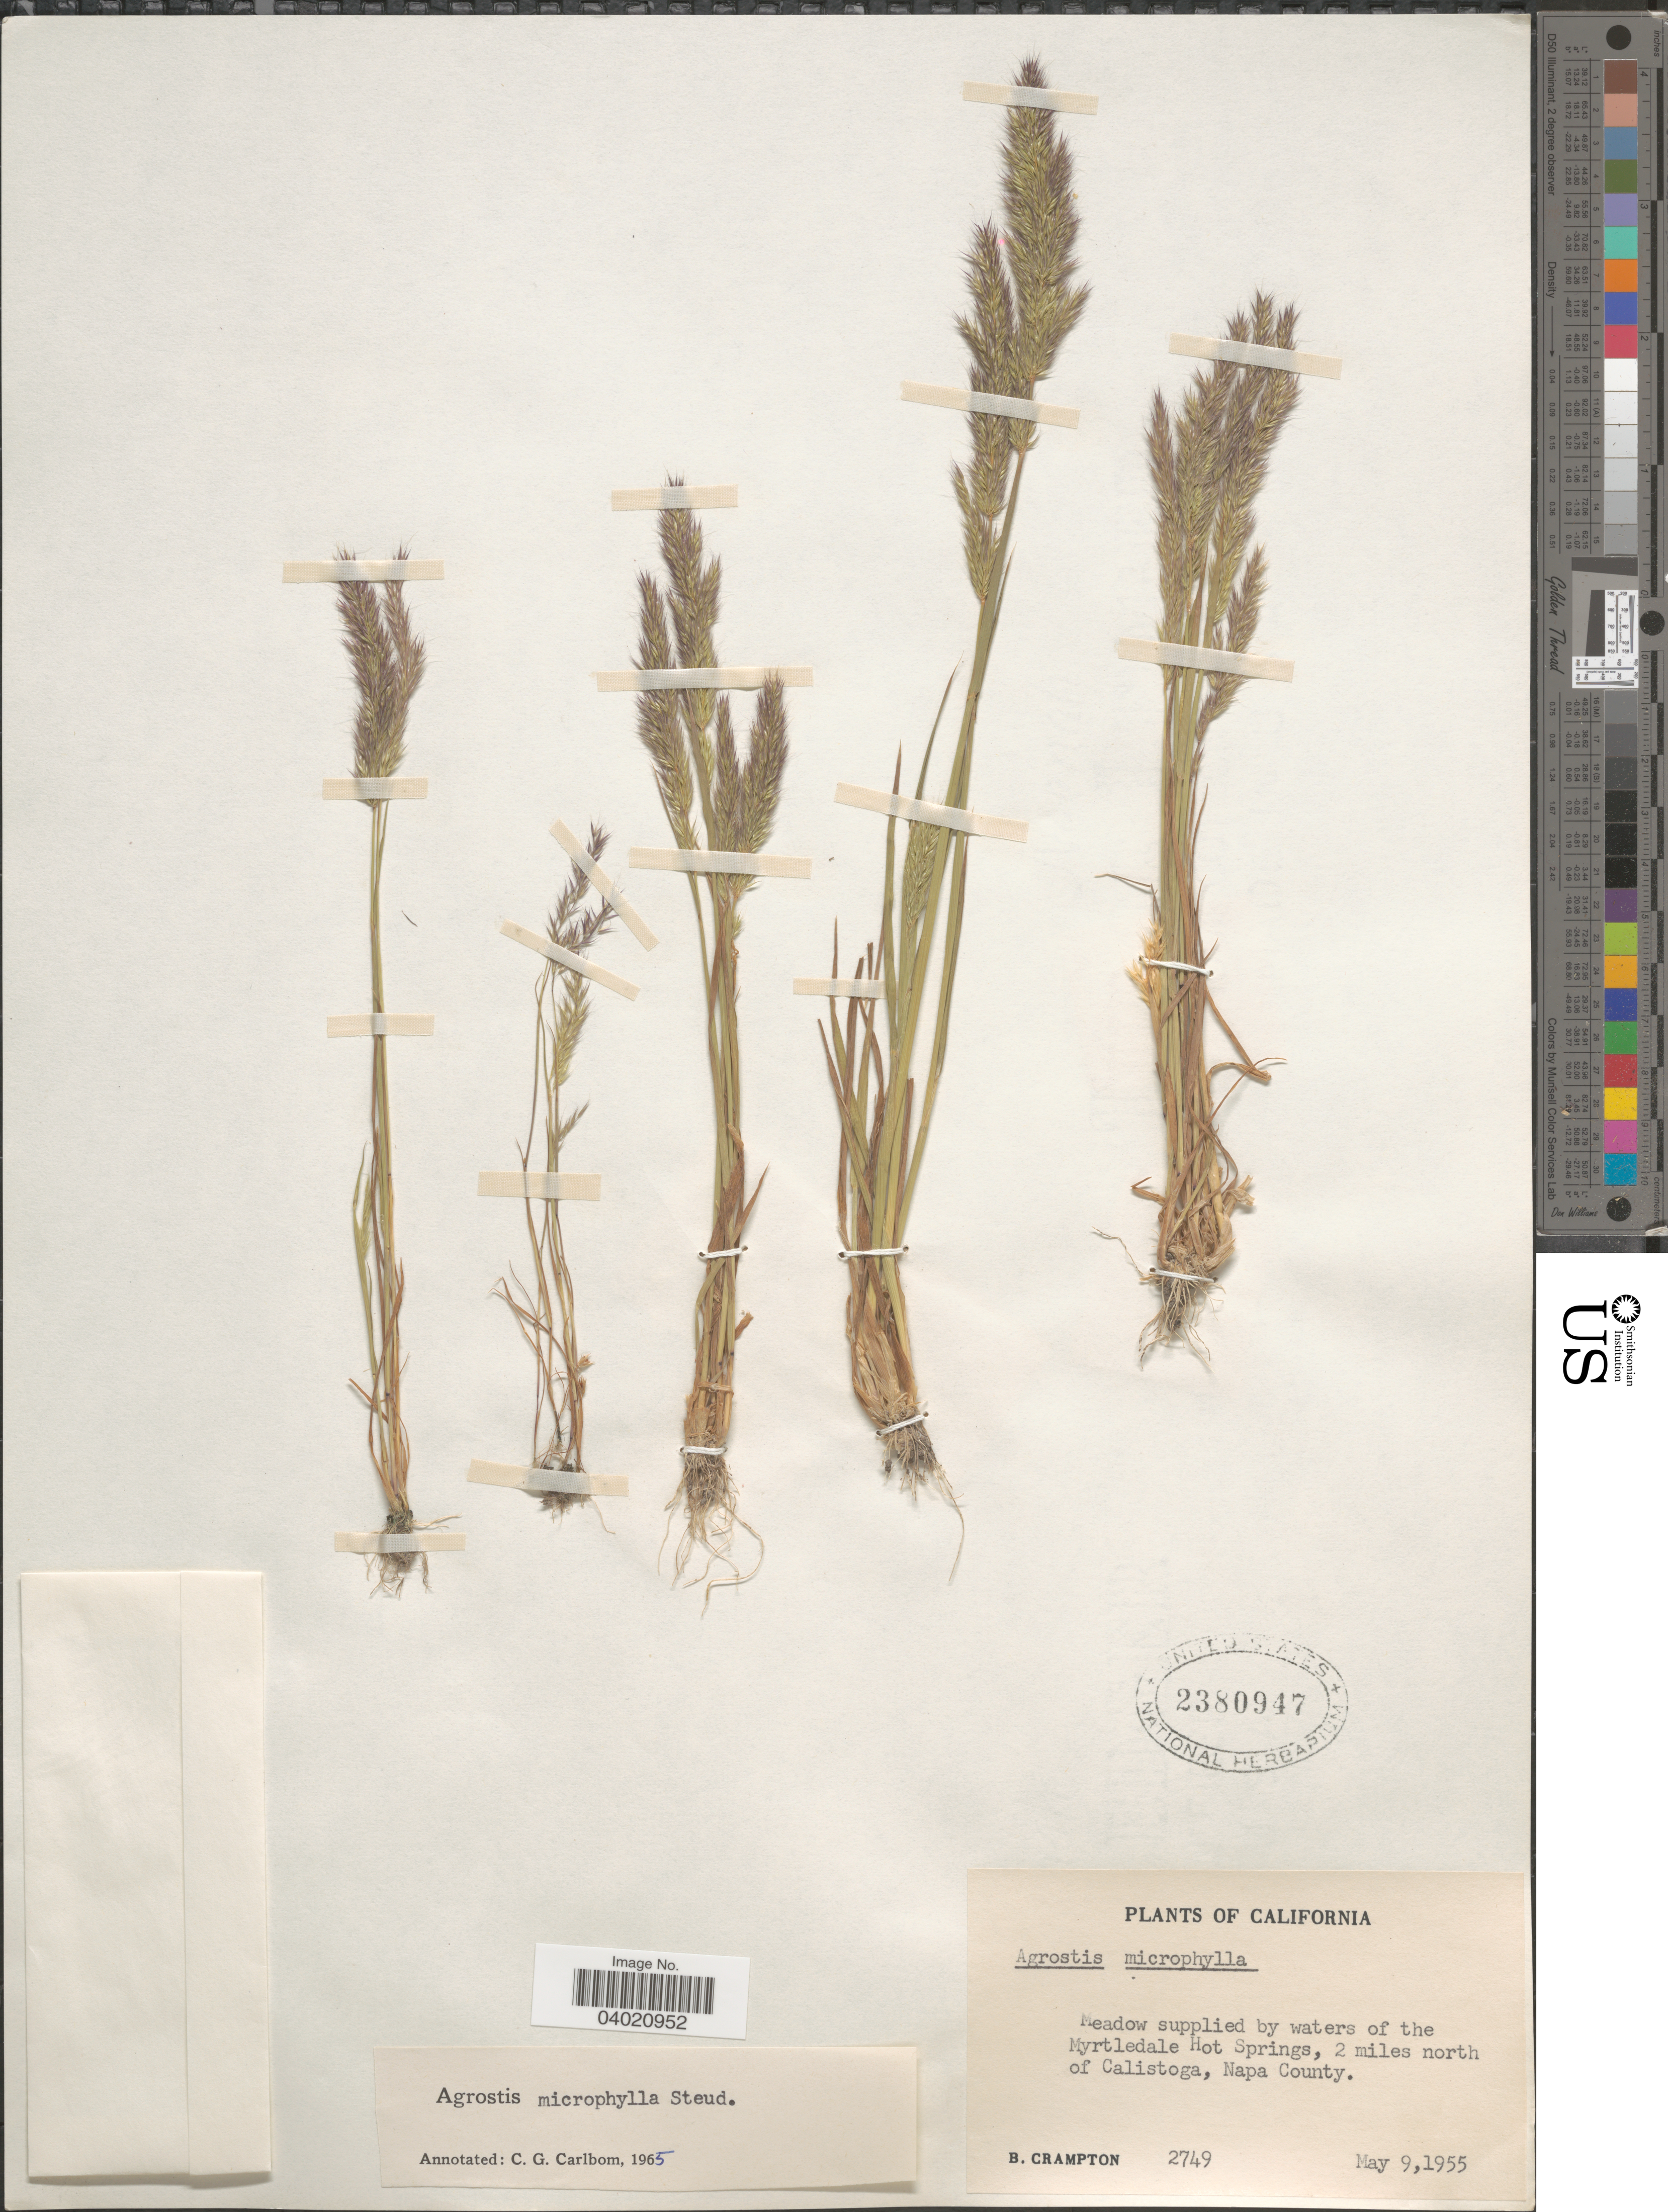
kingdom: Plantae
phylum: Tracheophyta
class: Liliopsida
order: Poales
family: Poaceae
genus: Agrostis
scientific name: Agrostis microphylla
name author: Steud.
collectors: B. Crampton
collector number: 2749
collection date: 1955-05-09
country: United States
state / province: California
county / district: Napa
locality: Meadow supplied by waters of the Myrtledale Hot Springs, 2 miles north of Calistoga, Napa County.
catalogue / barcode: US 2380947